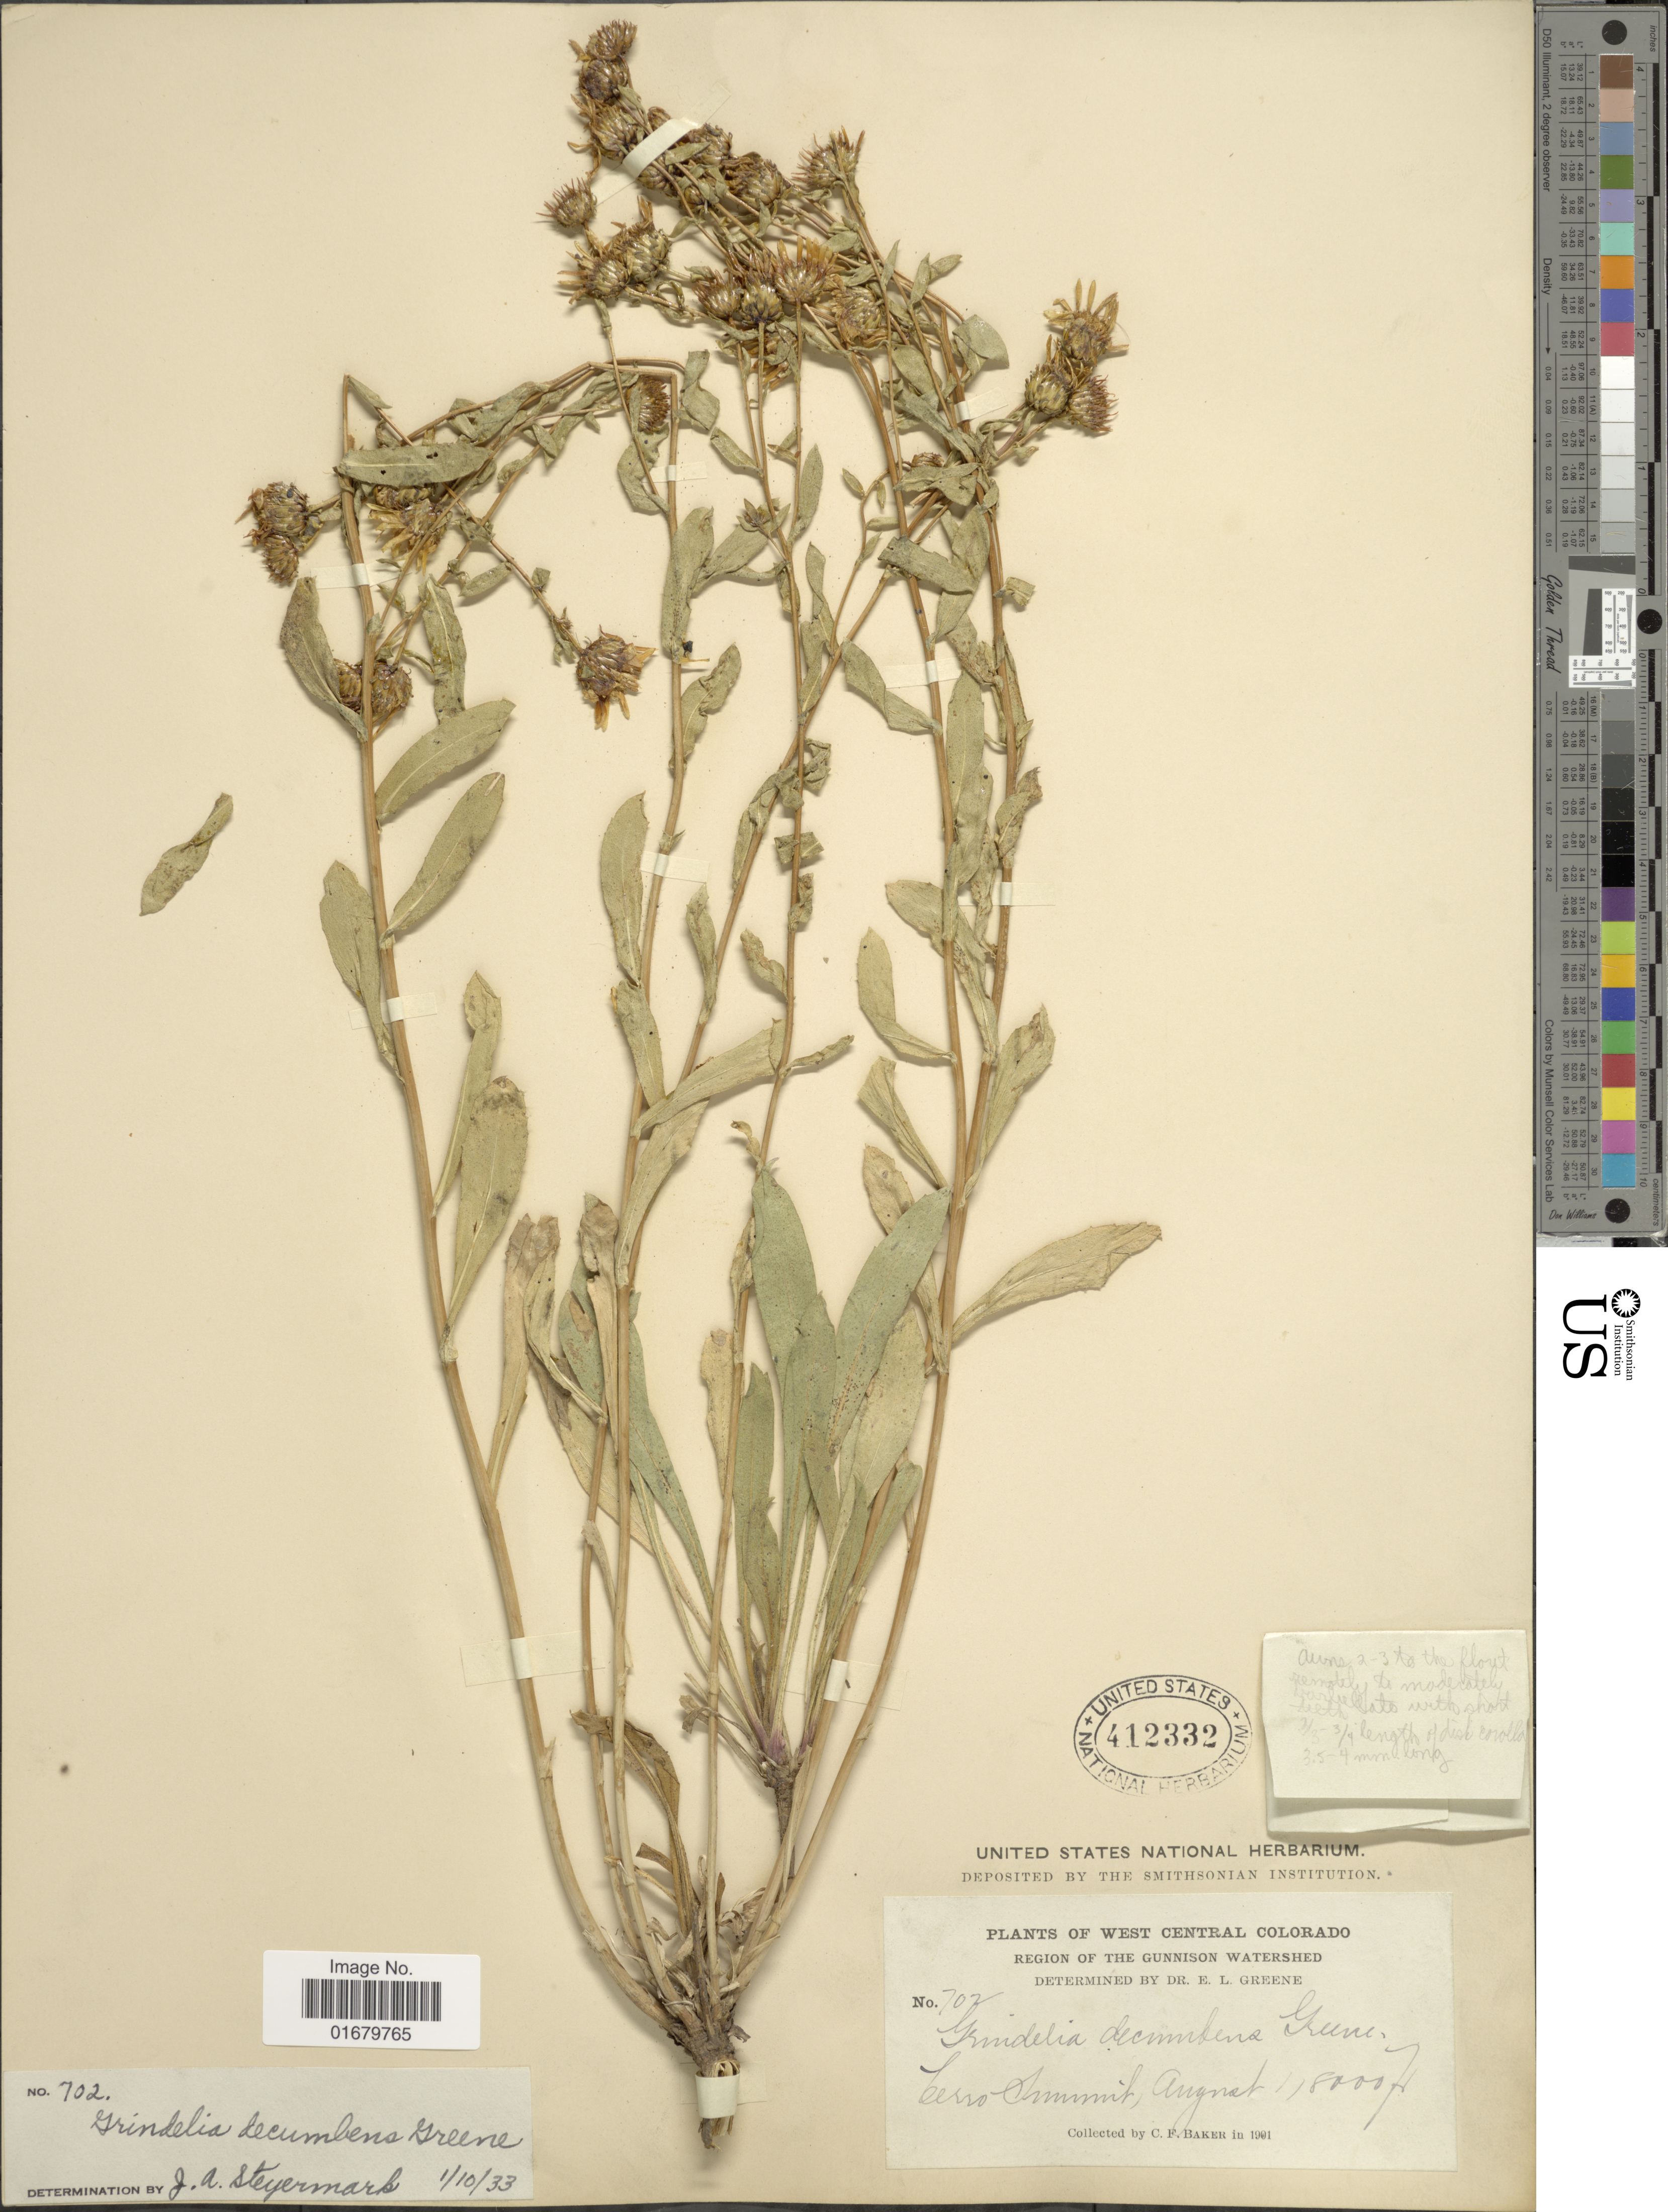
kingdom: Plantae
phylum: Tracheophyta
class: Magnoliopsida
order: Asterales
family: Asteraceae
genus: Grindelia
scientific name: Grindelia decumbens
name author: Greene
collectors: C. F. Baker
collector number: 707*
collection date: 1901-08-01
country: United States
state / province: Colorado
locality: West Central Colorado, Region of the Gunnison Watershed, Cerro Summit.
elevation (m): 2438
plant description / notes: Removed "Augnet" from Precise Locality field. Refers to collection date, August 1. Corrected date from "1991" to "01 Aug 1901".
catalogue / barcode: US 412332